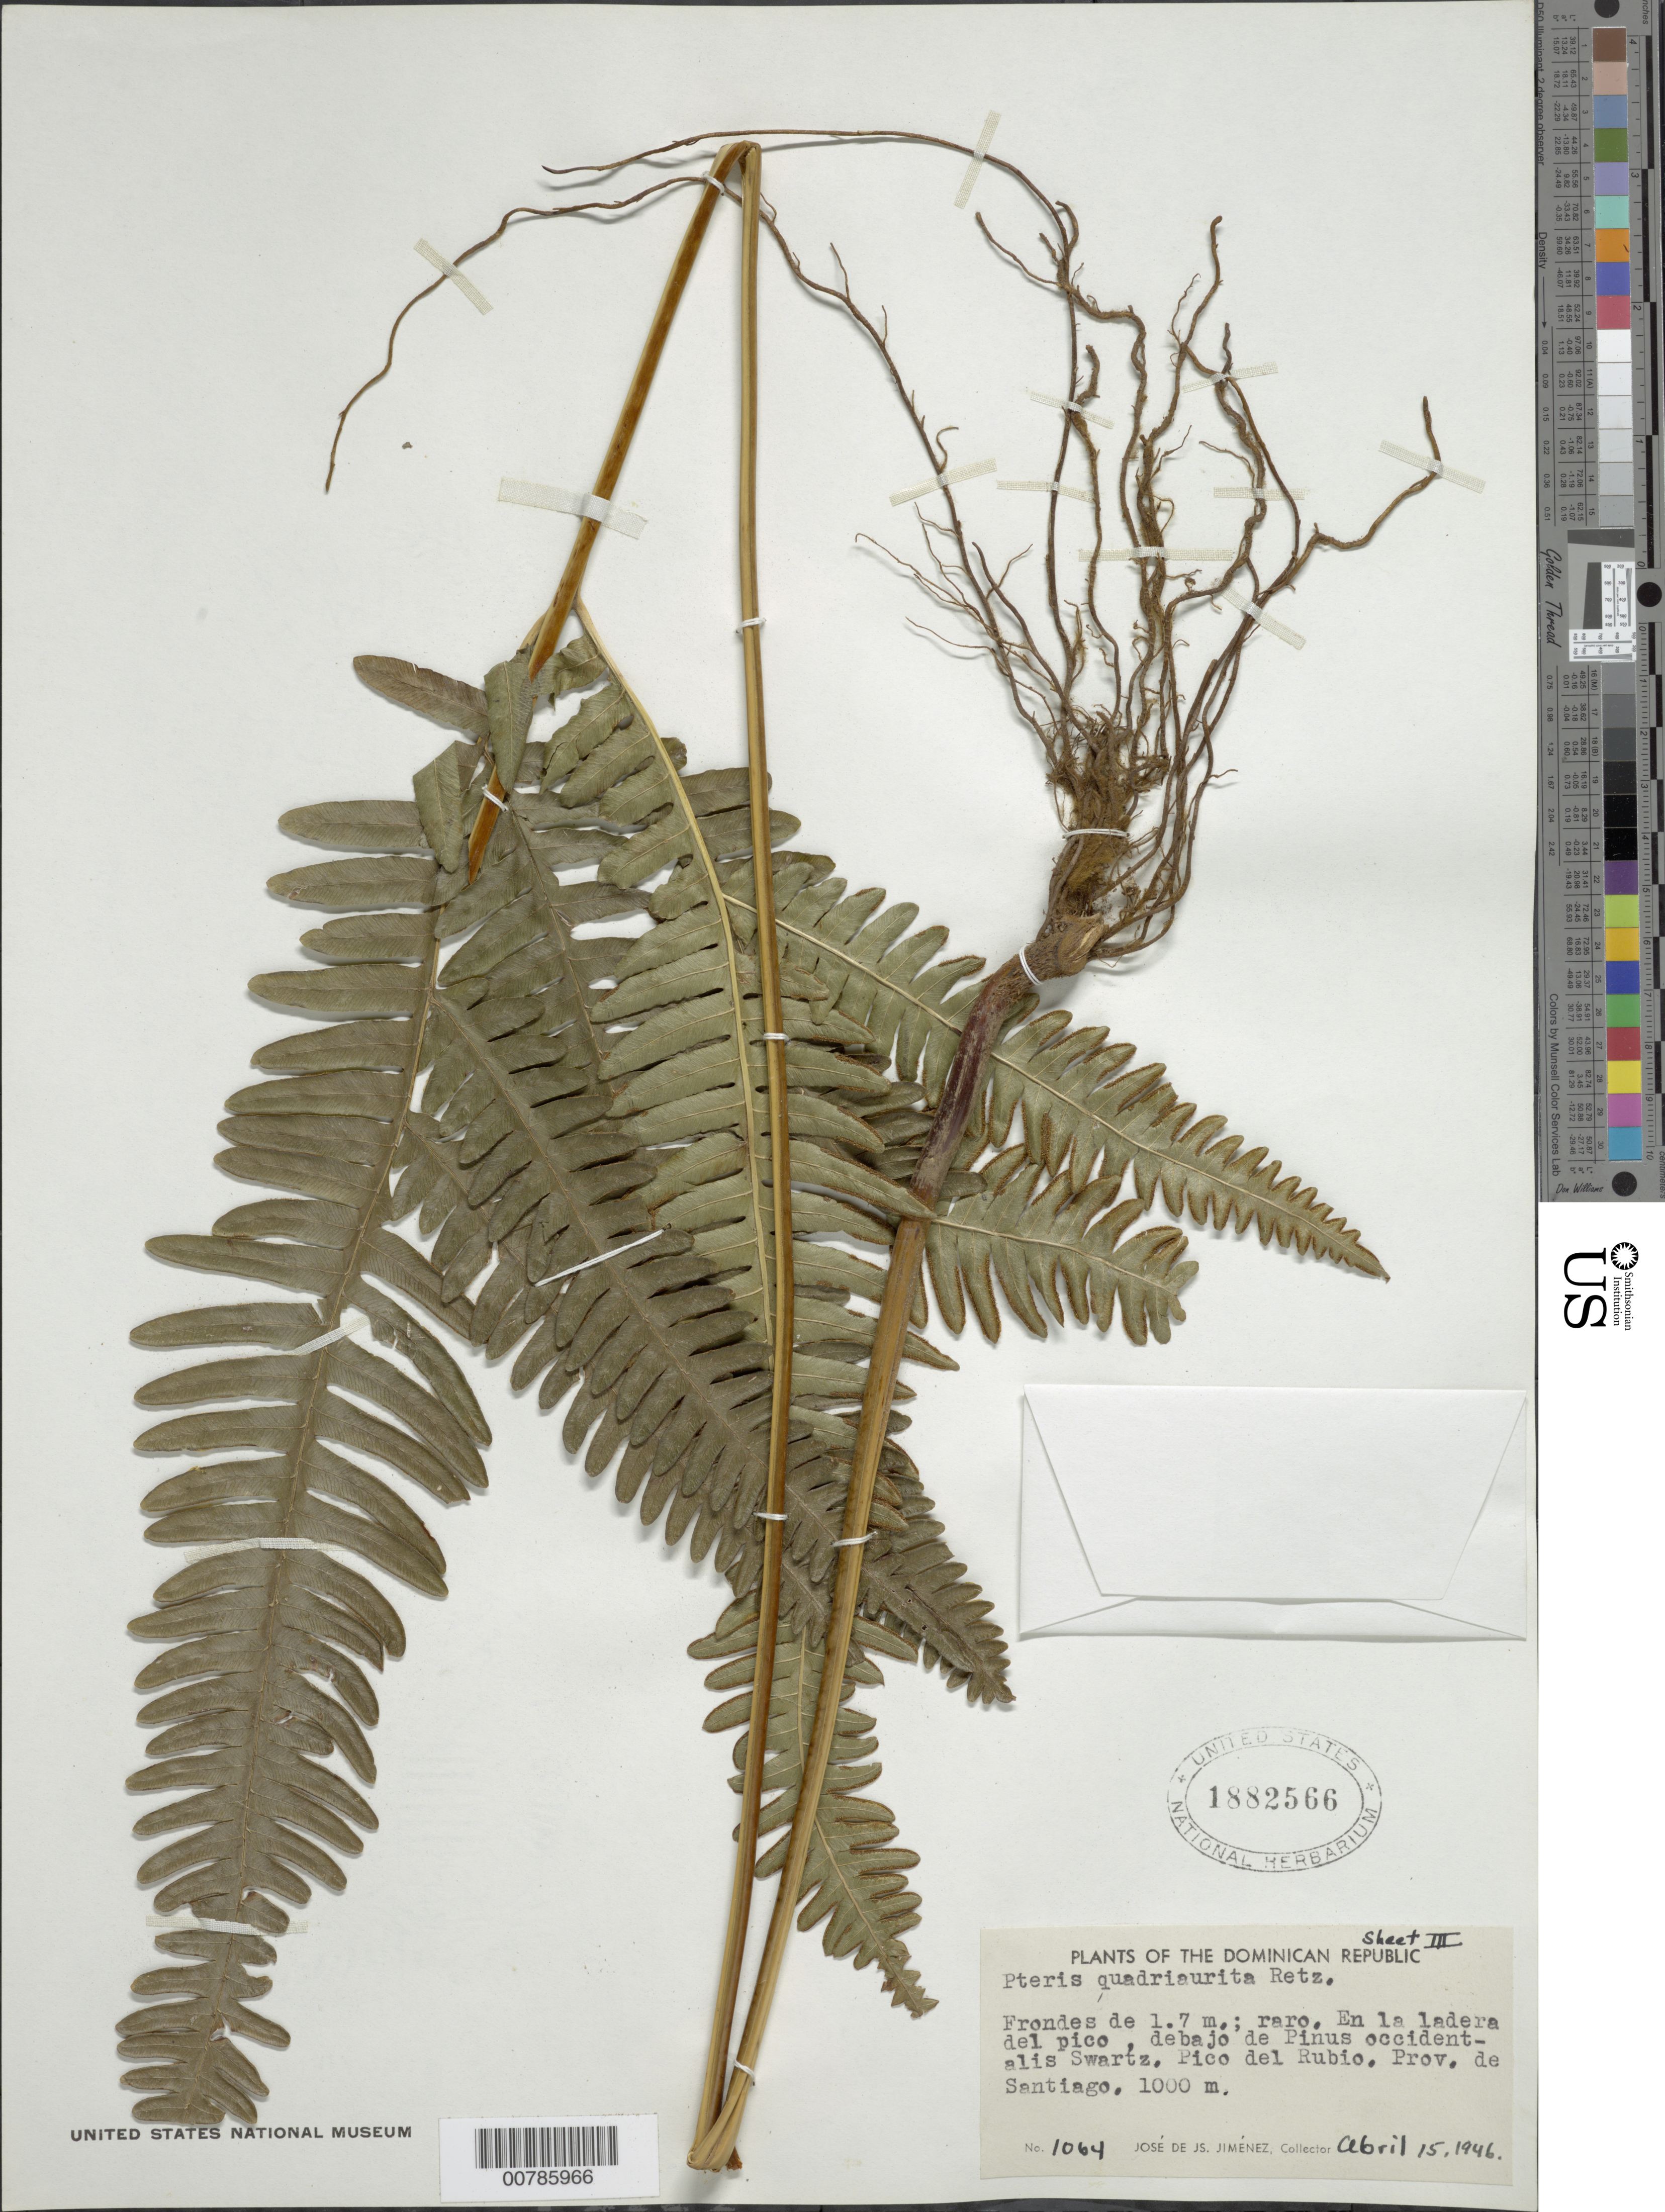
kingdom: Plantae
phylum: Tracheophyta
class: Polypodiopsida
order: Polypodiales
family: Pteridaceae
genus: Pteris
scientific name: Pteris quadriaurita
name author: Retz.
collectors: J. J. Jiménez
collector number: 1064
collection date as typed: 15 Apr 1946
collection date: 1946-04-15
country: Dominican Republic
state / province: Santiago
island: Hispaniola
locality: Pico del Rubio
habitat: En la ladera del pico, debajo de Pinus occidentalis Sw.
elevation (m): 1000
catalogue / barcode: US 1882566